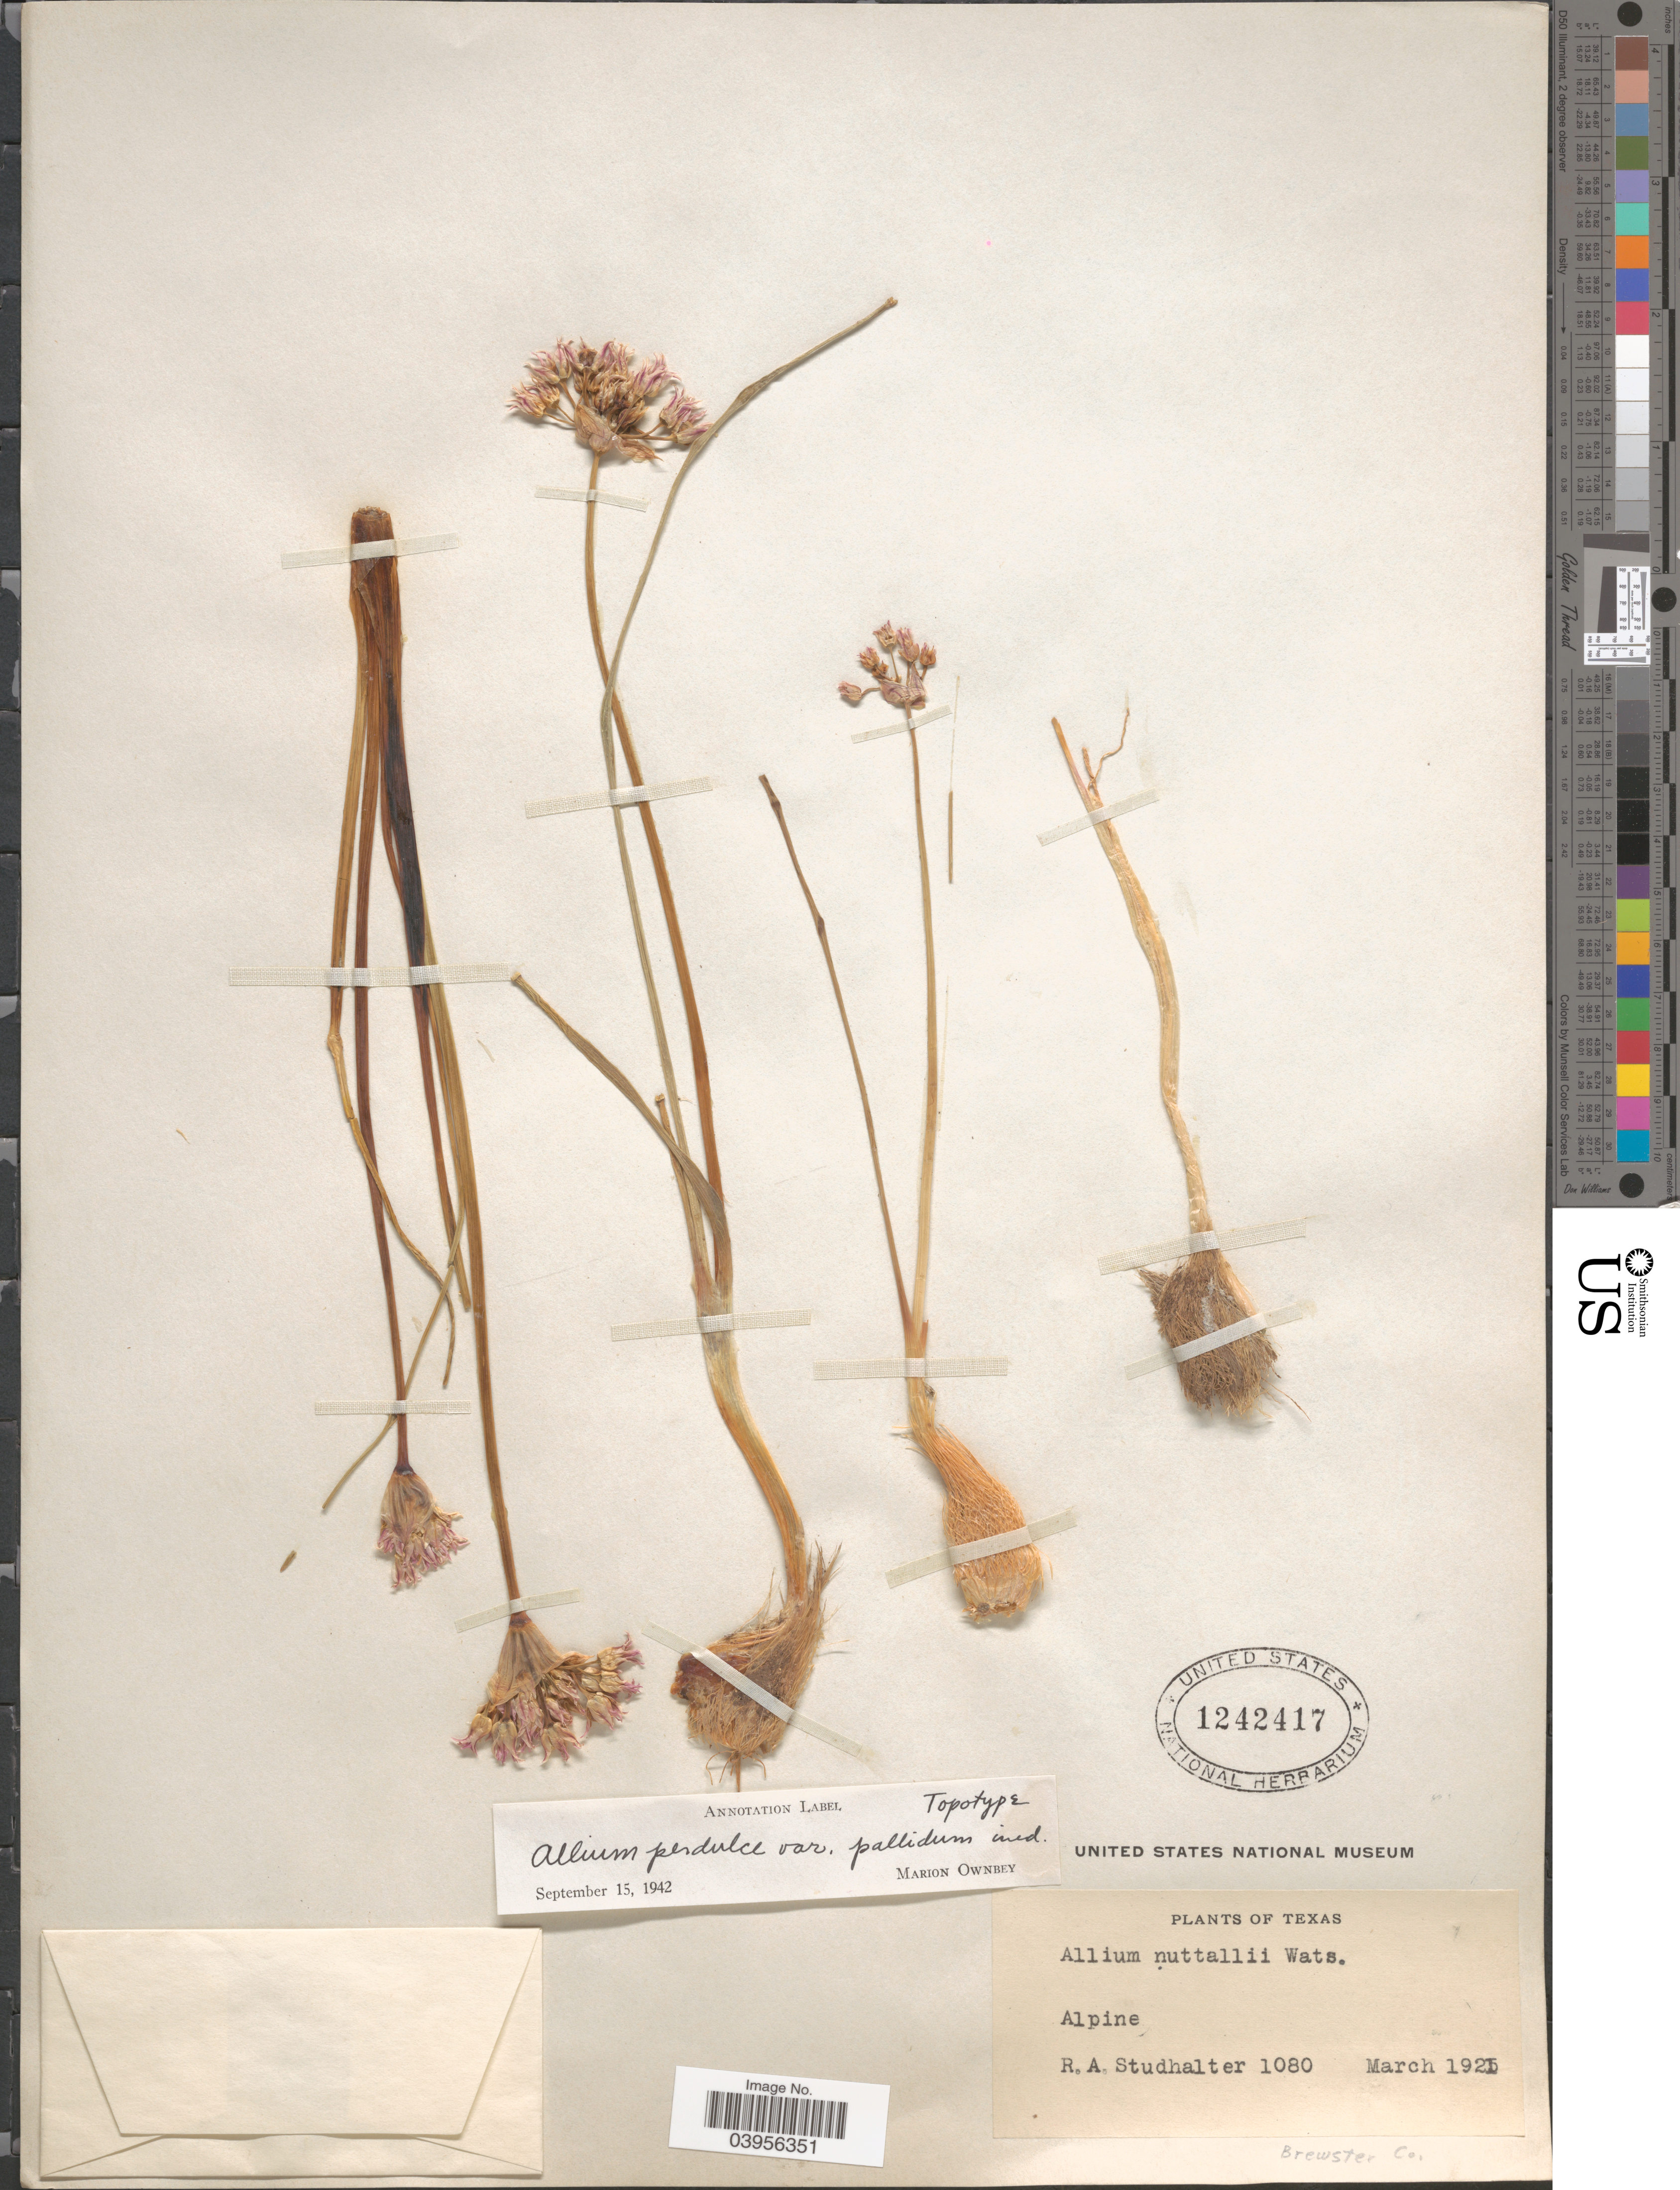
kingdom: Plantae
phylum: Tracheophyta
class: Liliopsida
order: Asparagales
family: Amaryllidaceae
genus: Allium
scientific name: Allium perdulce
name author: S.V. Fraser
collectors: R. Studhalter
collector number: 1080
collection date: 1921-03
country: United States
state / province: Texas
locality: Alpine. Brewster Co.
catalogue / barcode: US 1242417